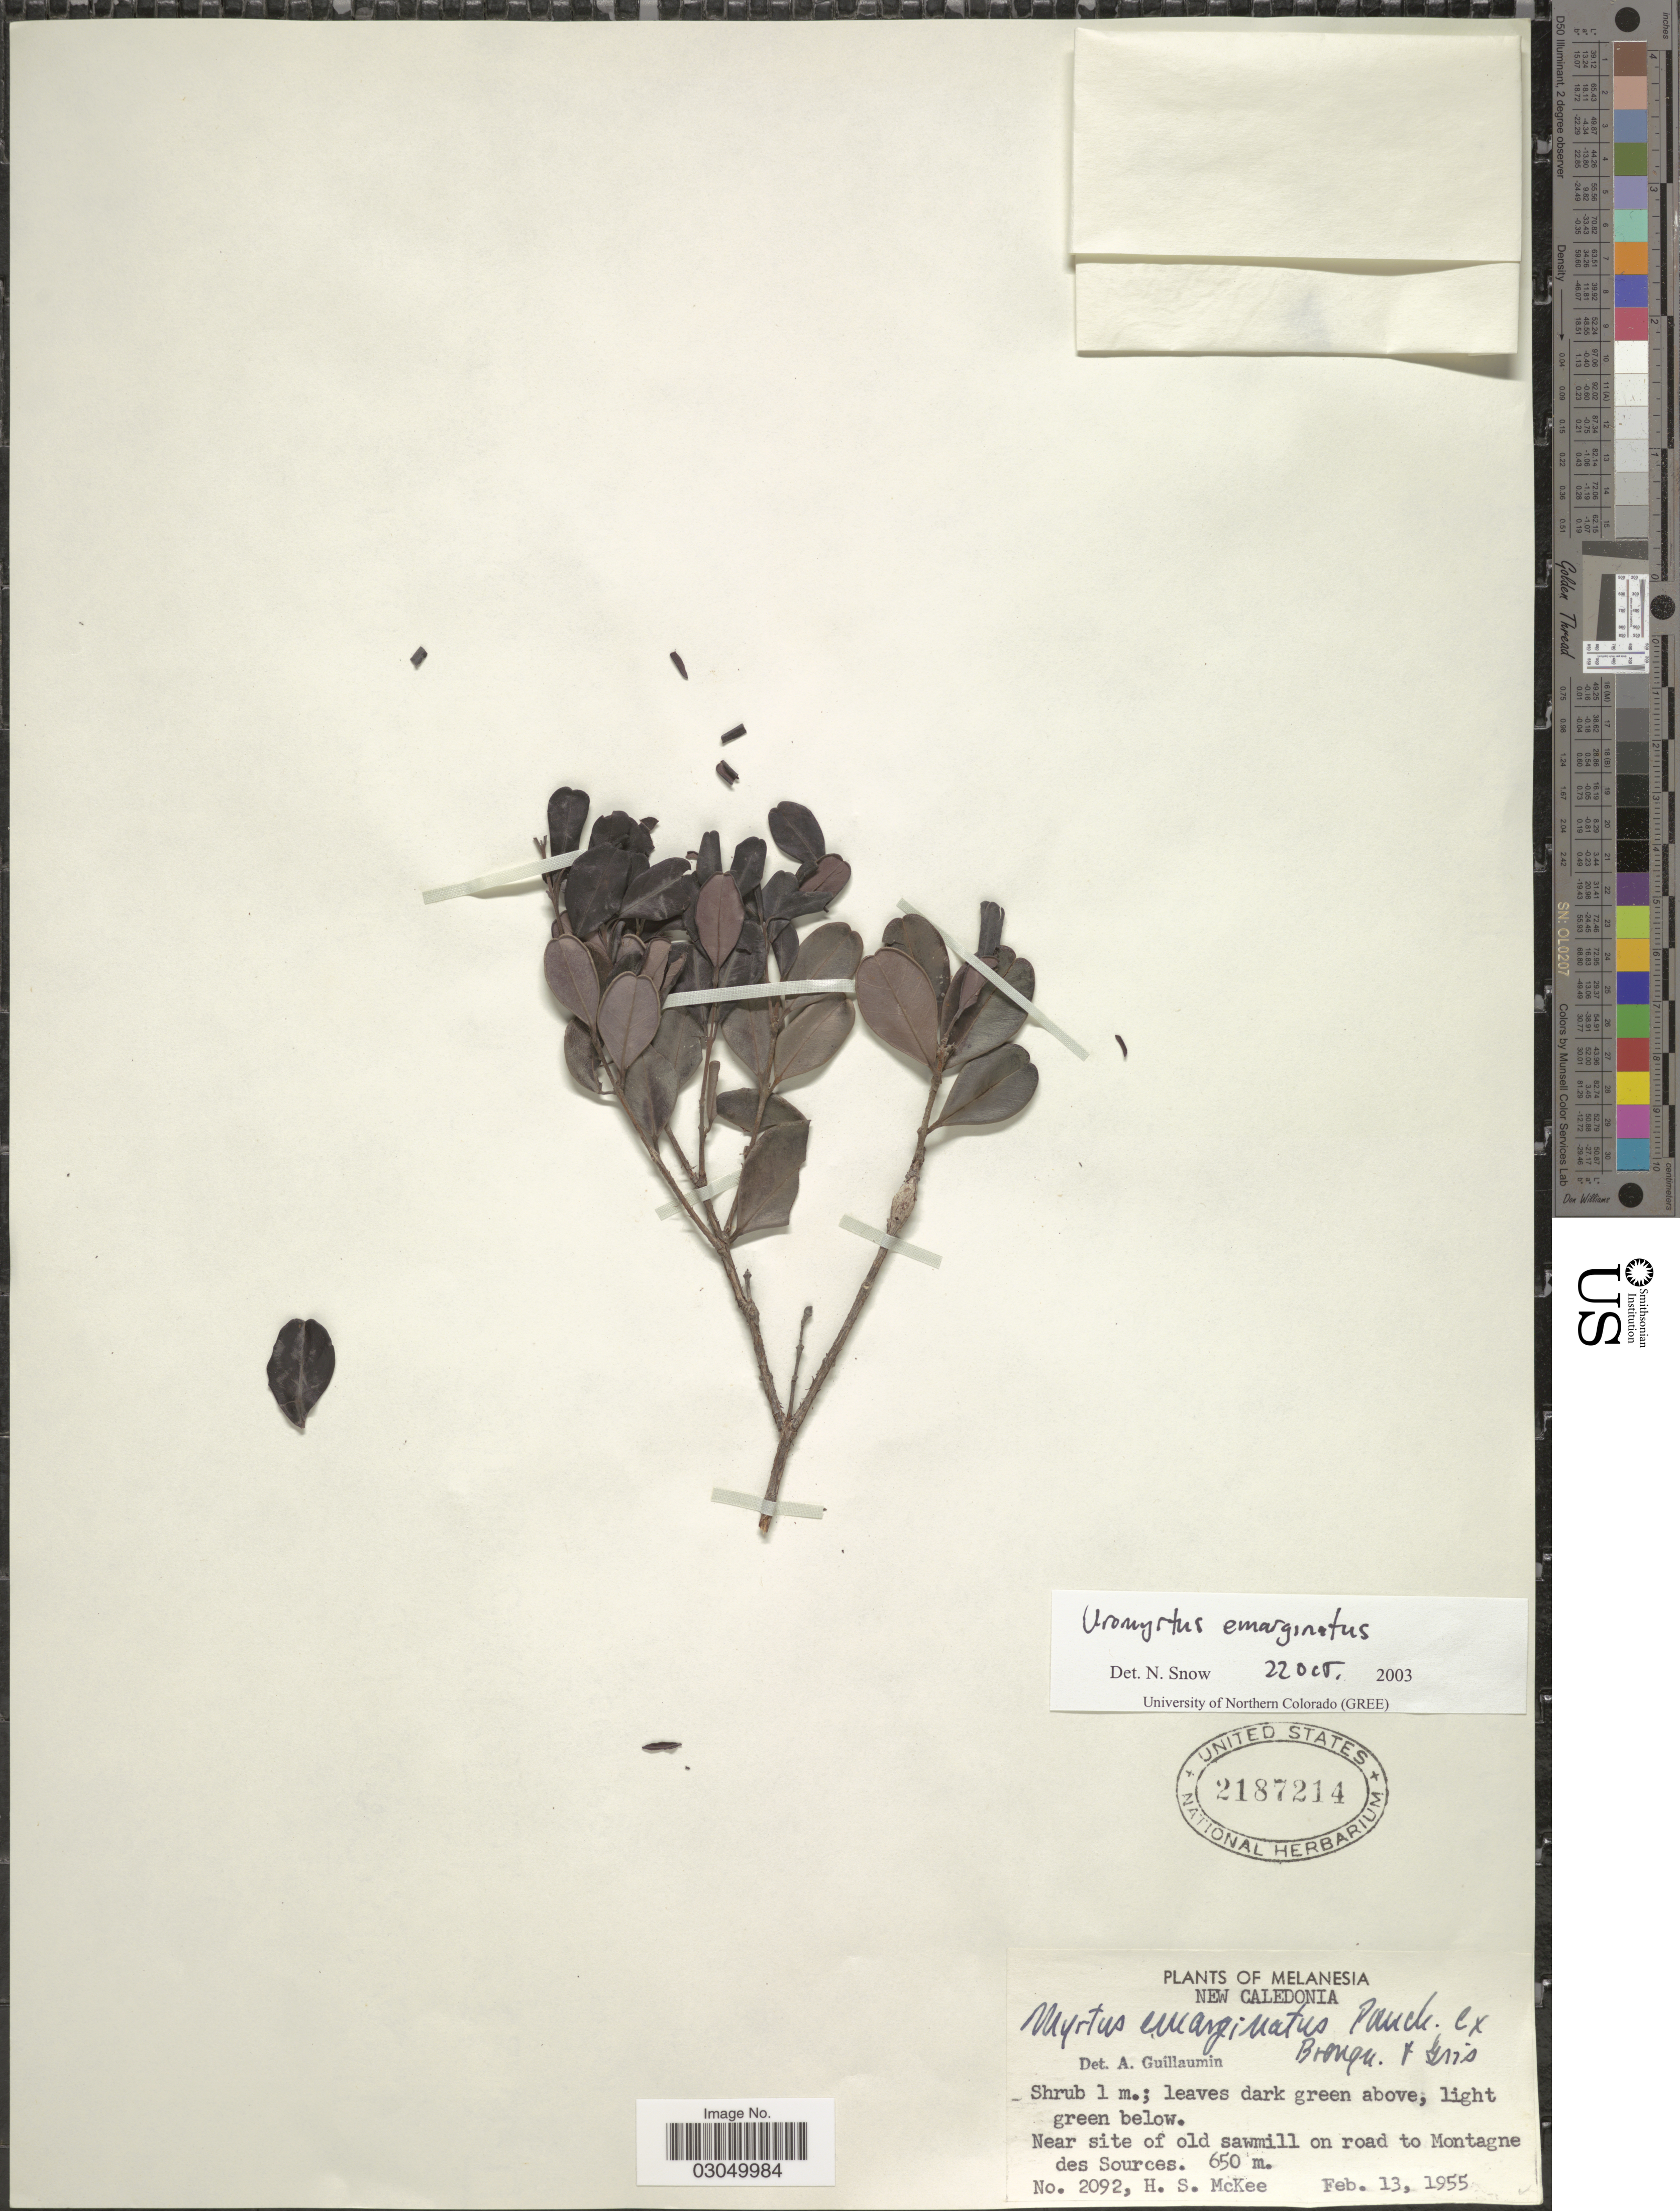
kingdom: Plantae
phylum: Tracheophyta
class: Magnoliopsida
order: Myrtales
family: Myrtaceae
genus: Uromyrtus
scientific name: Uromyrtus emarginata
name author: (Pancher ex Baker f.) Burret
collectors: H. S. McKee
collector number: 2092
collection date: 1955-02-13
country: New Caledonia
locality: Melanesia. Near site of old sawmill on road to Montagne des Sources.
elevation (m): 650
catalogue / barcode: US 2187214